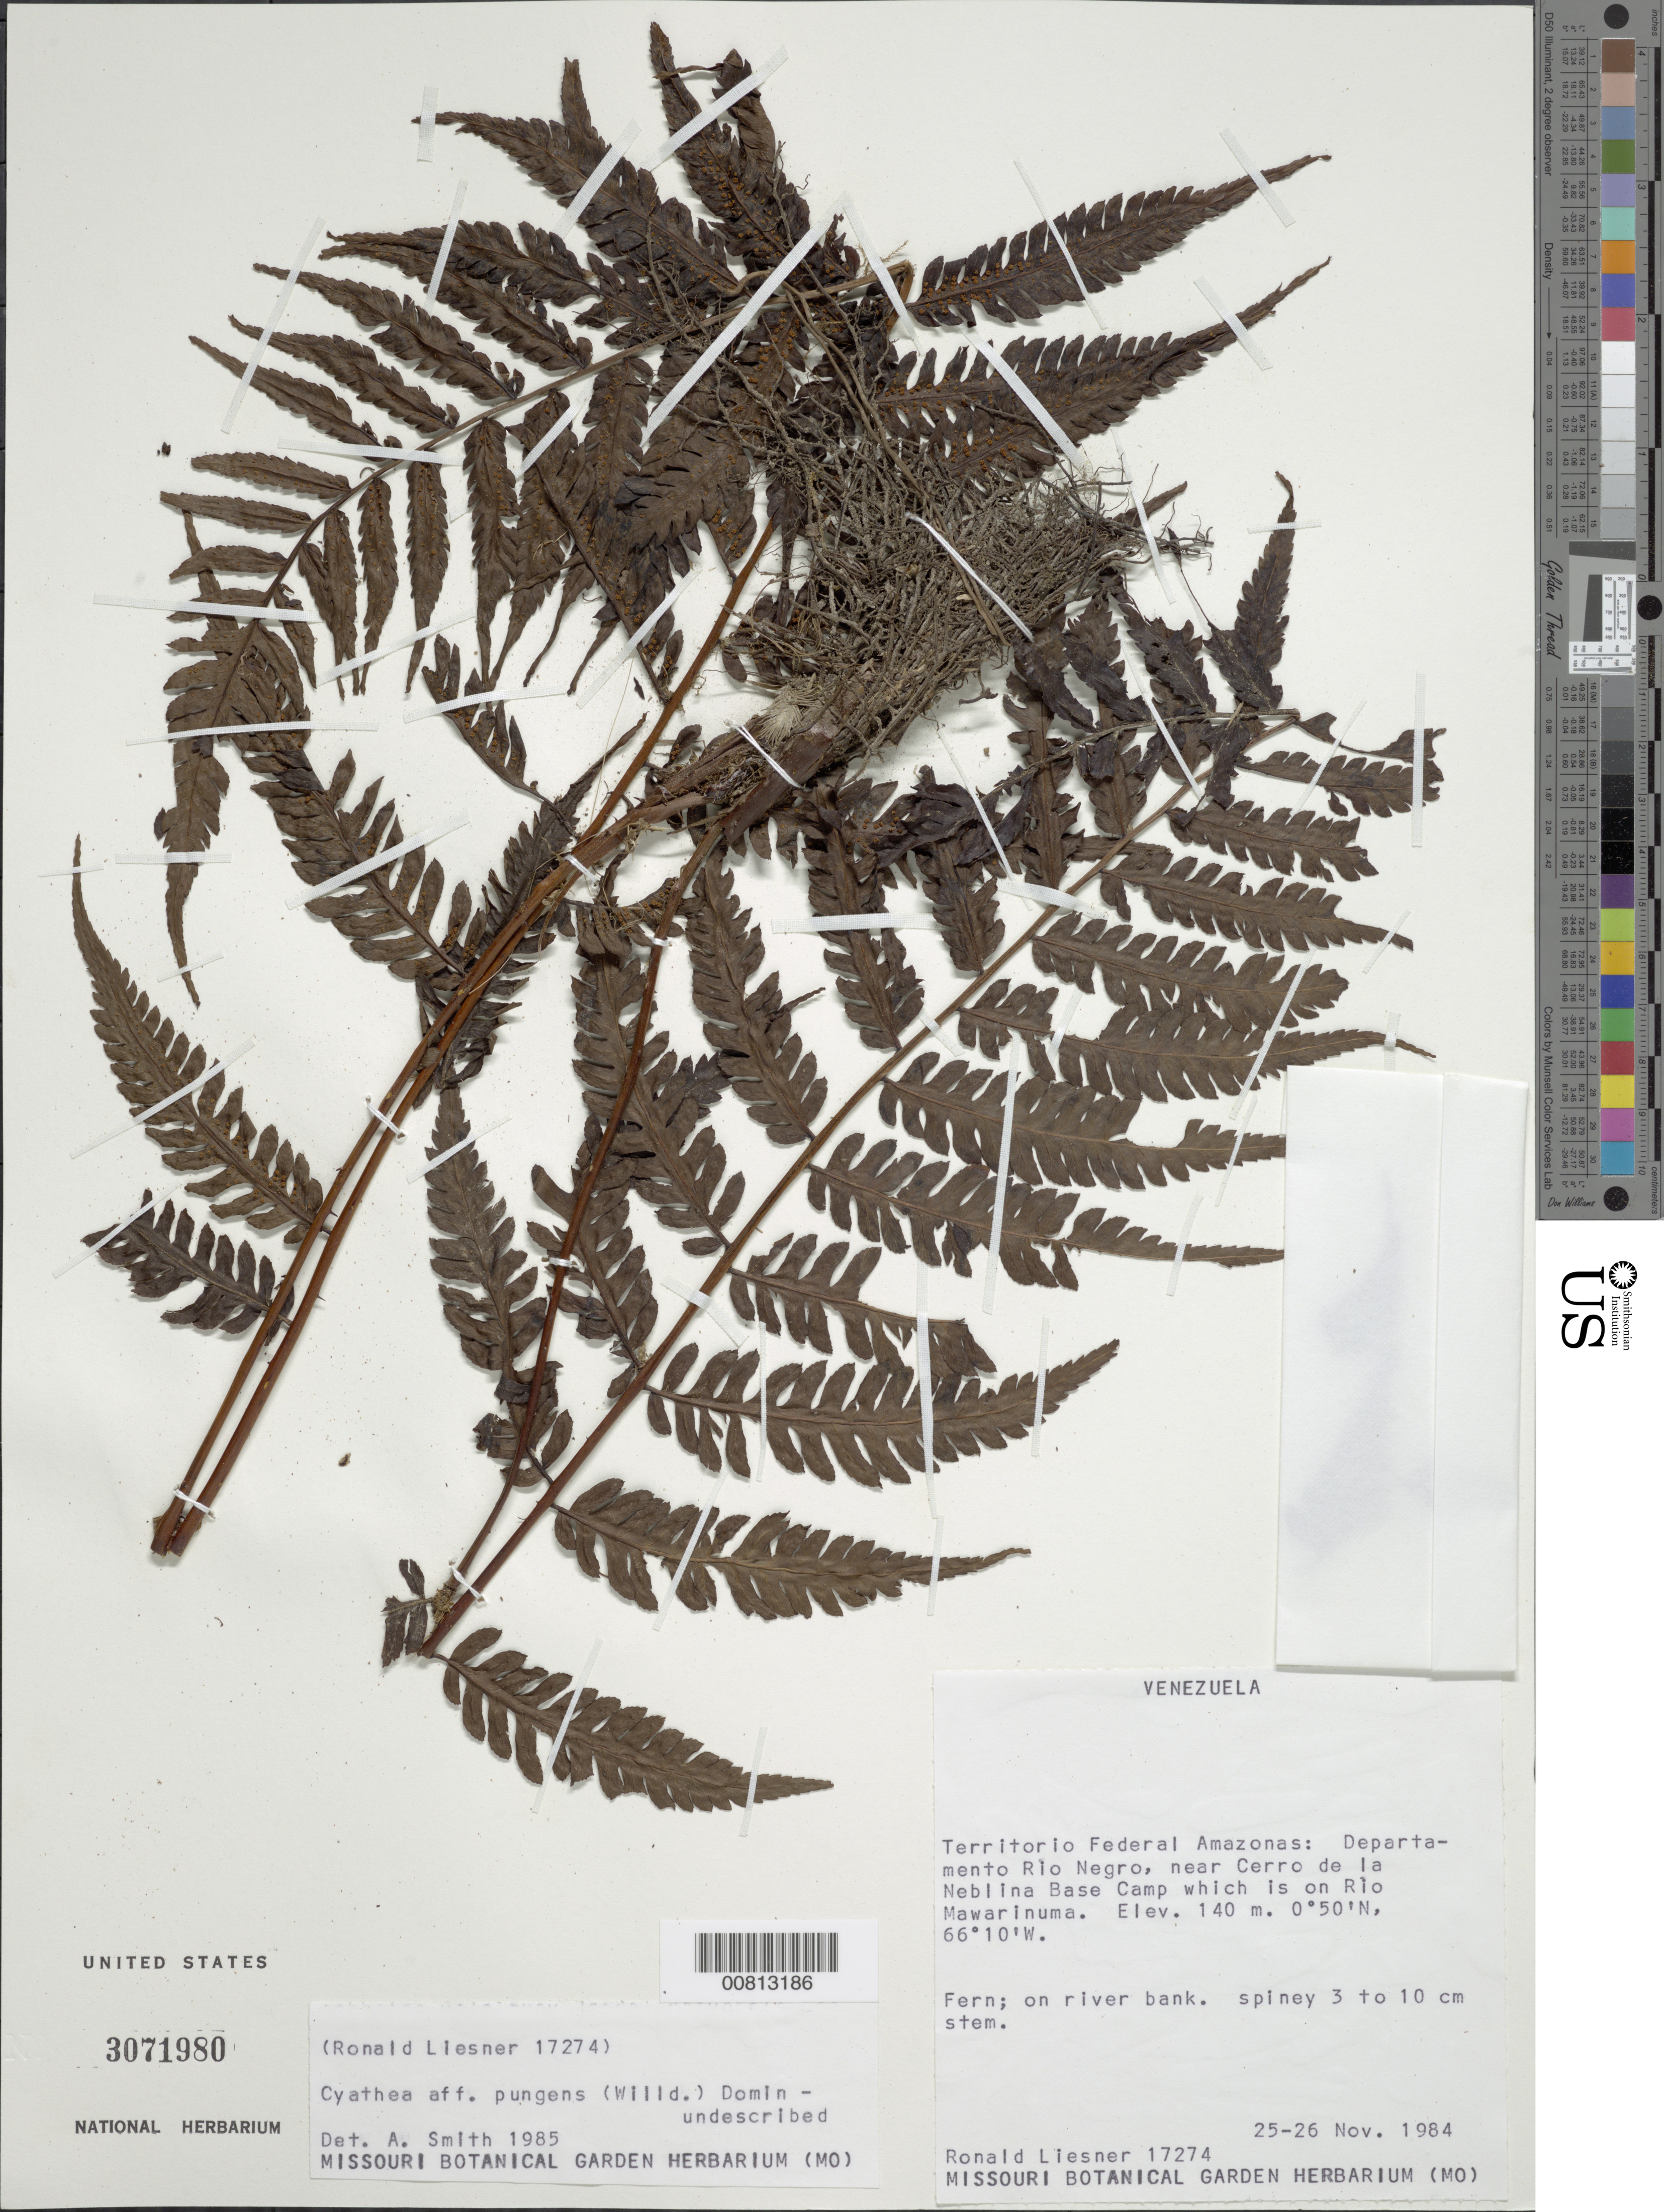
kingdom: Plantae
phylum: Tracheophyta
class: Polypodiopsida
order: Cyatheales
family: Cyatheaceae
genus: Cyathea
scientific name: Cyathea pungens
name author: (Willd.) Domin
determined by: Smith, A.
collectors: R. L. Liesner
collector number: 17274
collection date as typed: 25-Nov-84 to 26-Nov-84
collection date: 1984-11-25/1984-11-26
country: Venezuela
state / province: Amazonas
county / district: Río Negro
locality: Cerro de La Neblina Base Camp, close to, on Río Mawarinuma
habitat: River bank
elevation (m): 140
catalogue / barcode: US 3071980